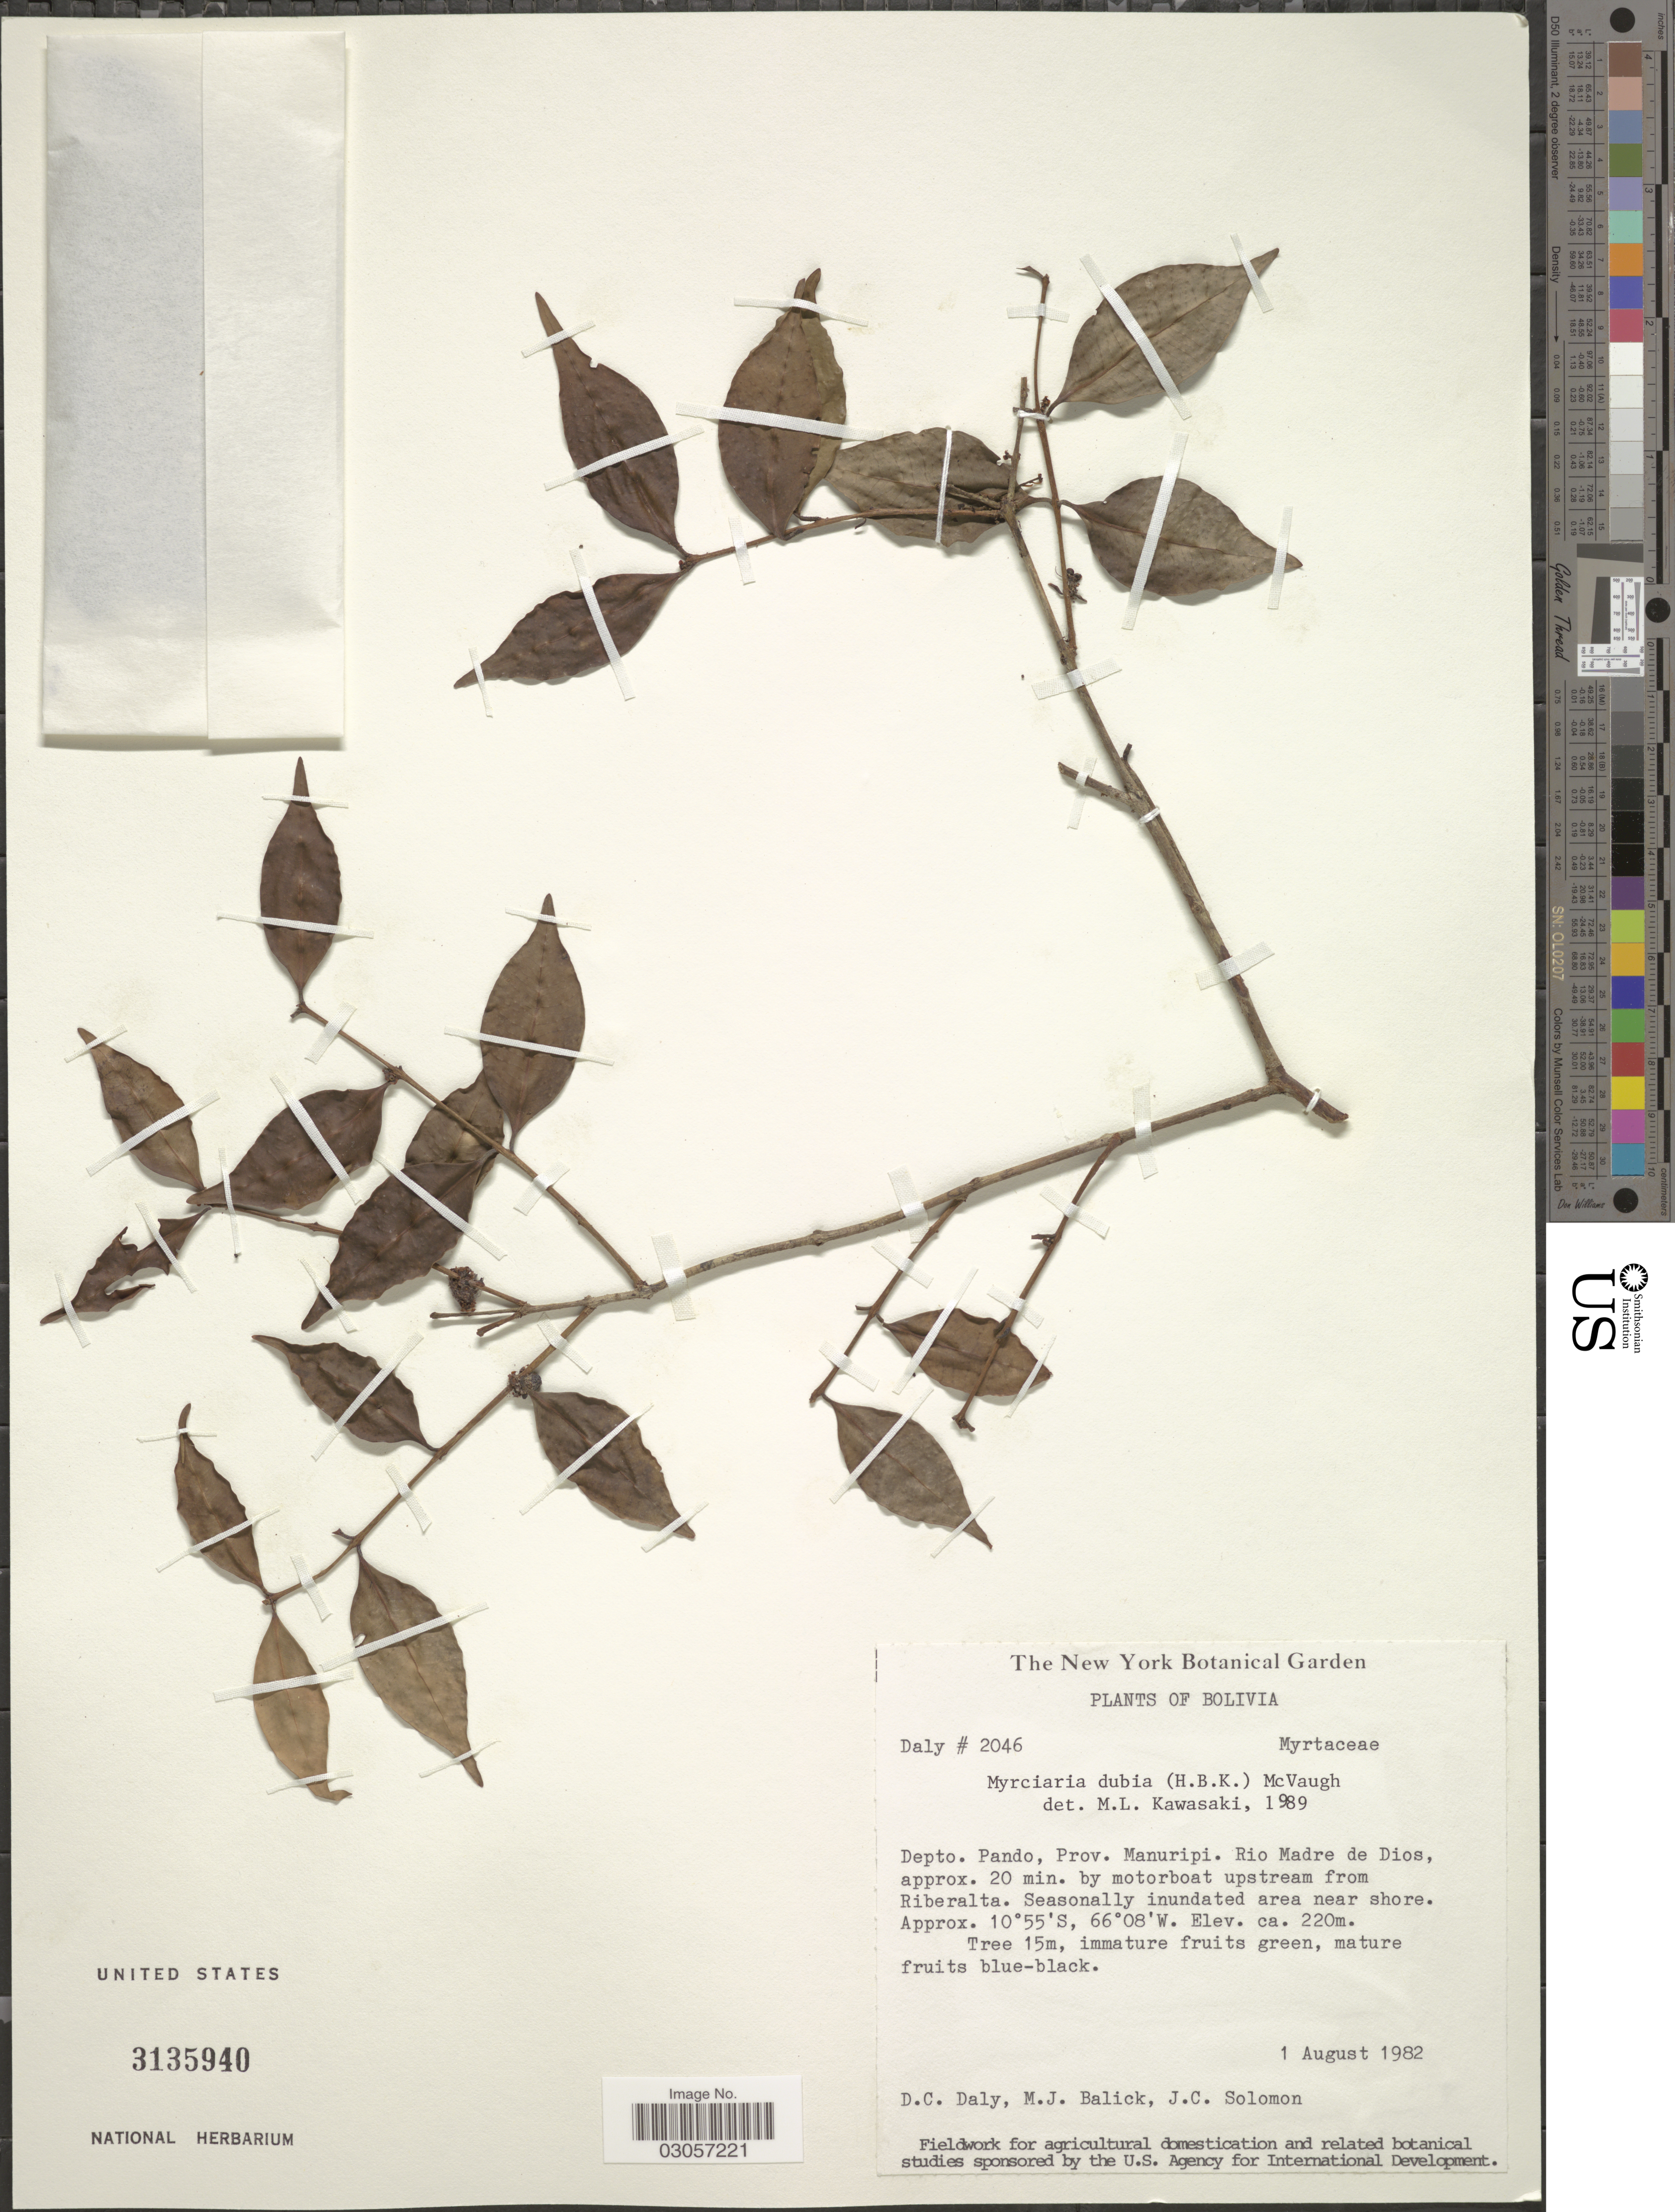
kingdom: Plantae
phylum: Tracheophyta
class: Magnoliopsida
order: Myrtales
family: Myrtaceae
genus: Myrciaria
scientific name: Myrciaria dubia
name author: (Kunth) McVaugh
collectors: D. C. Daly, M. J. Balick & J. C. Solomon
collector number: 2046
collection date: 1982-08-01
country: Bolivia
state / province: Pando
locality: Depto. Pando, Prov. Manuripi, Rio Madre de Dios, approx. 20 min. by motorboat upstream from Riberalta.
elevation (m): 220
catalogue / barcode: US 3135940